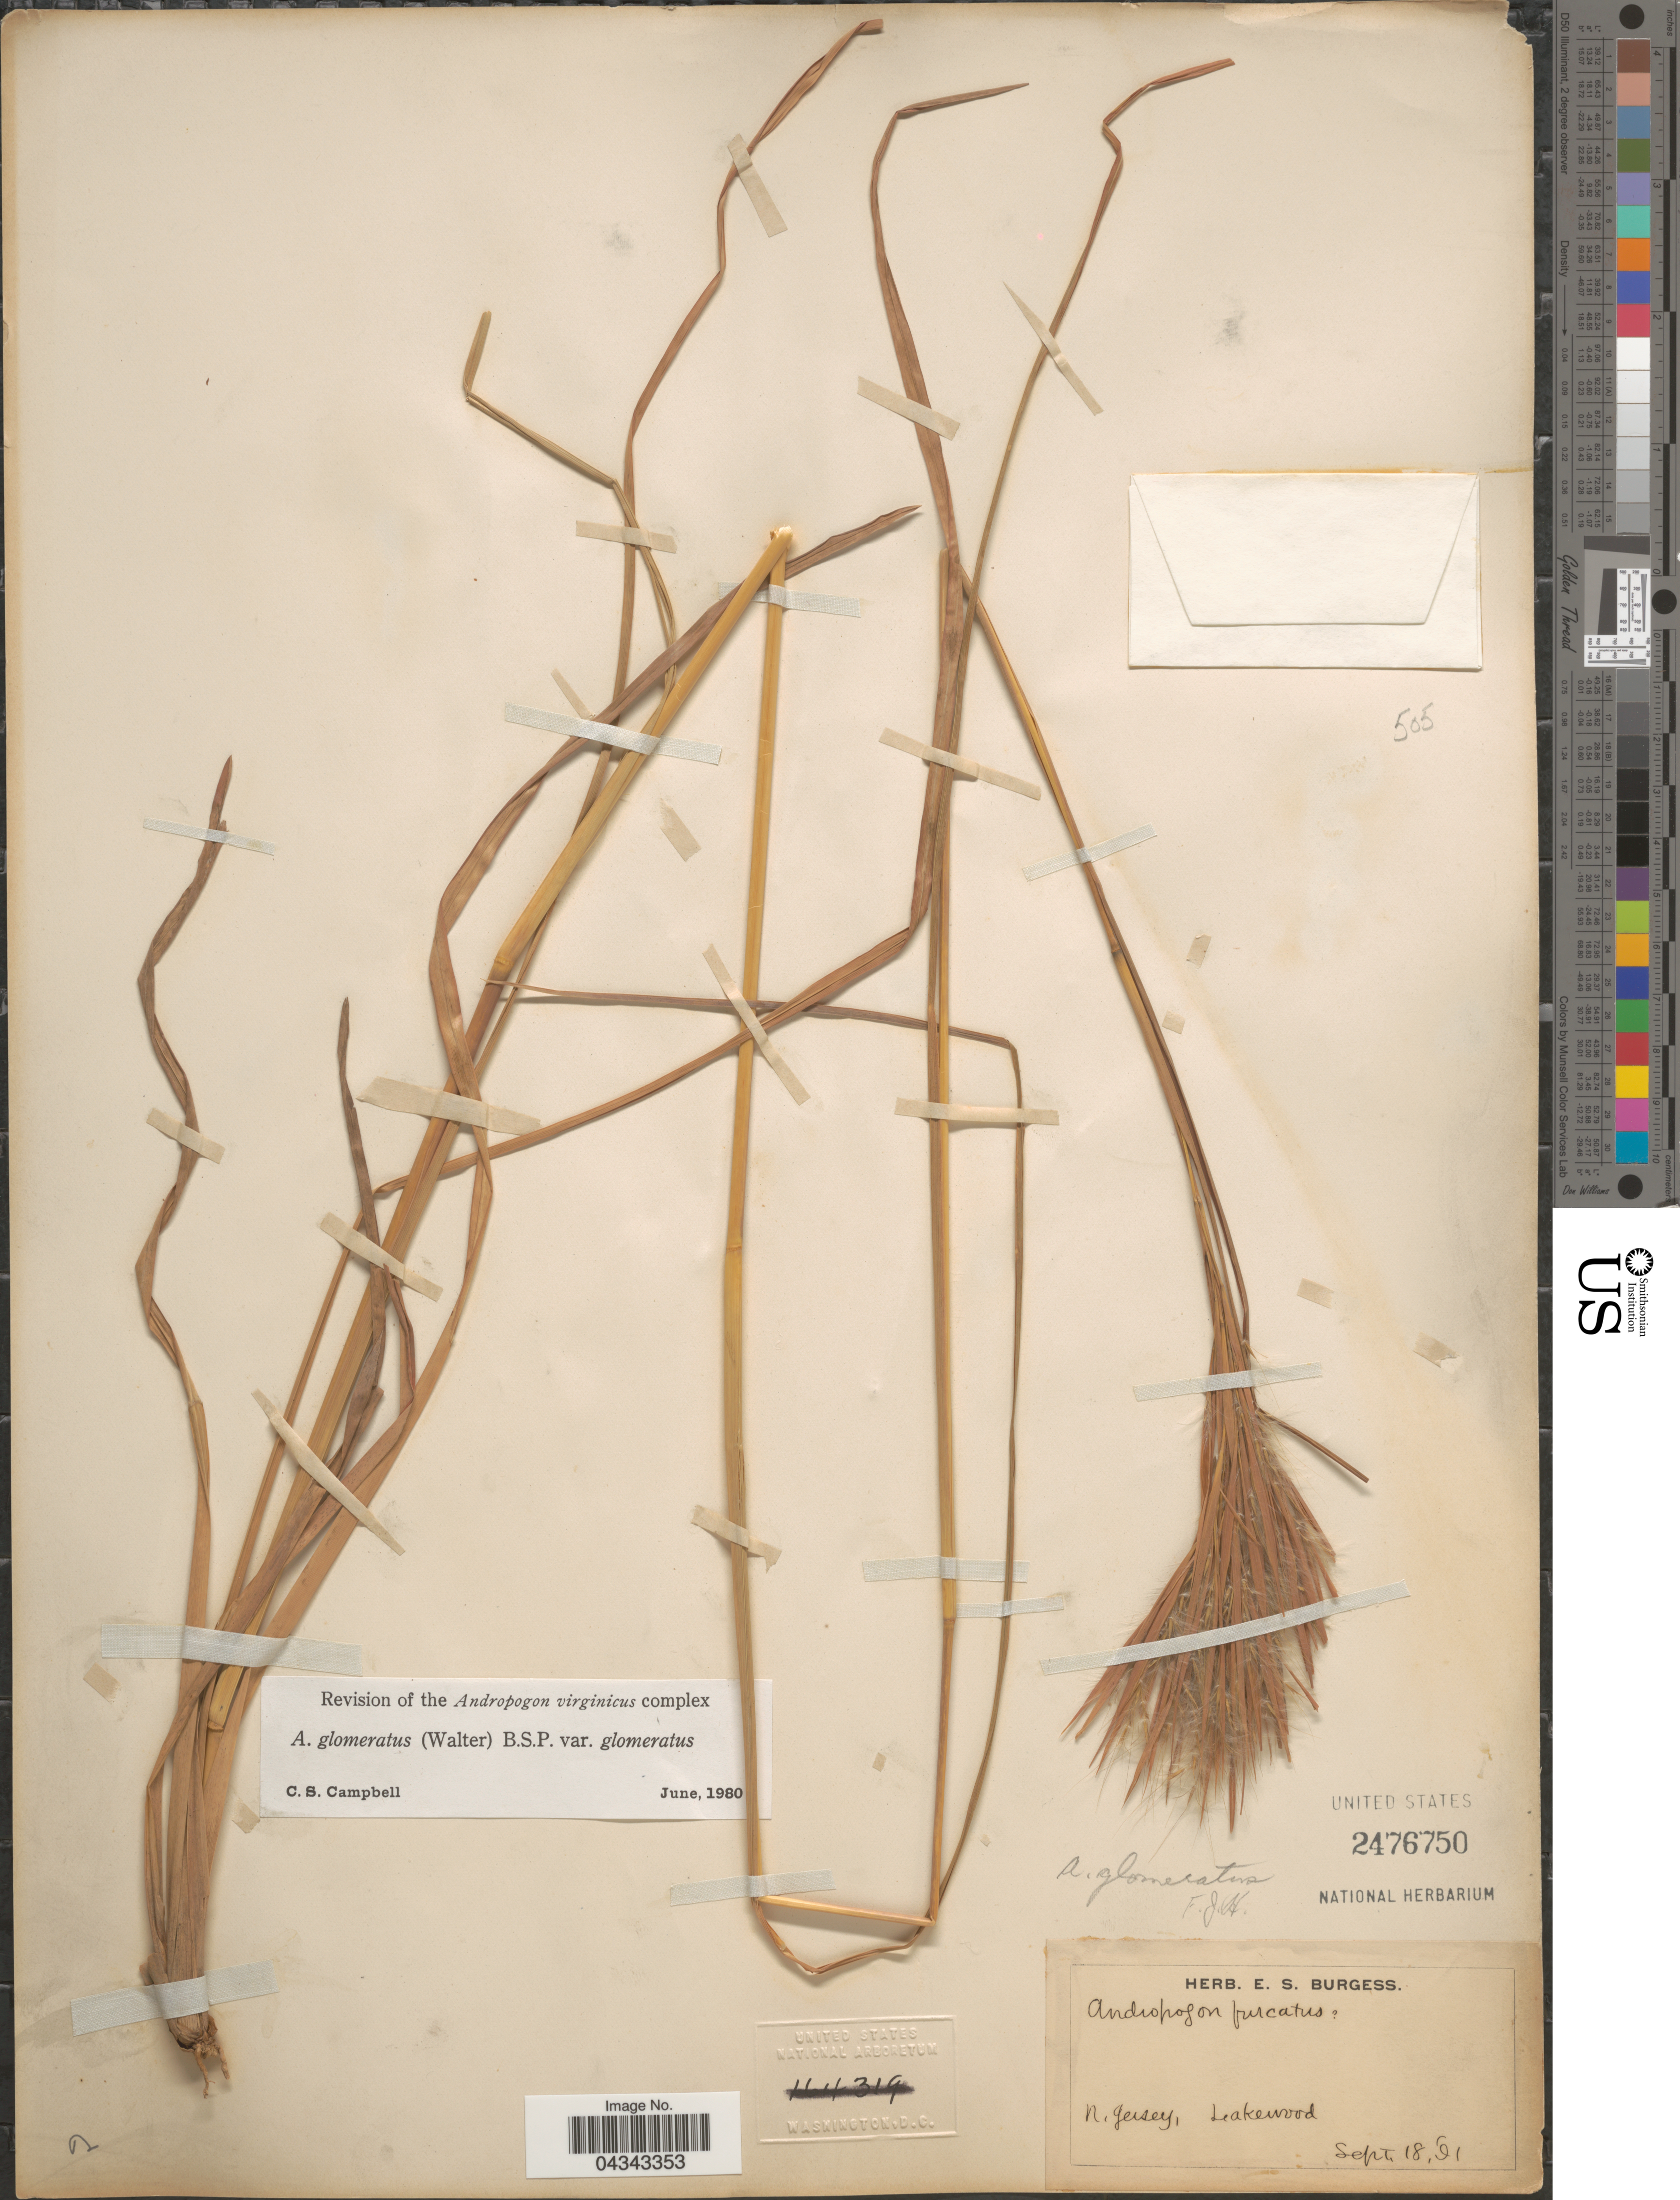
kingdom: Plantae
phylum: Tracheophyta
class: Liliopsida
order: Poales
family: Poaceae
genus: Andropogon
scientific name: Andropogon glomeratus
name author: (Walter) Britton, Stearns & Poggenb.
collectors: ex herb. E. S. Burgess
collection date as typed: Transcribed d/m/y: 18/9/91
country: United States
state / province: New Jersey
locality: Lakewood.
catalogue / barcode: US 2476750